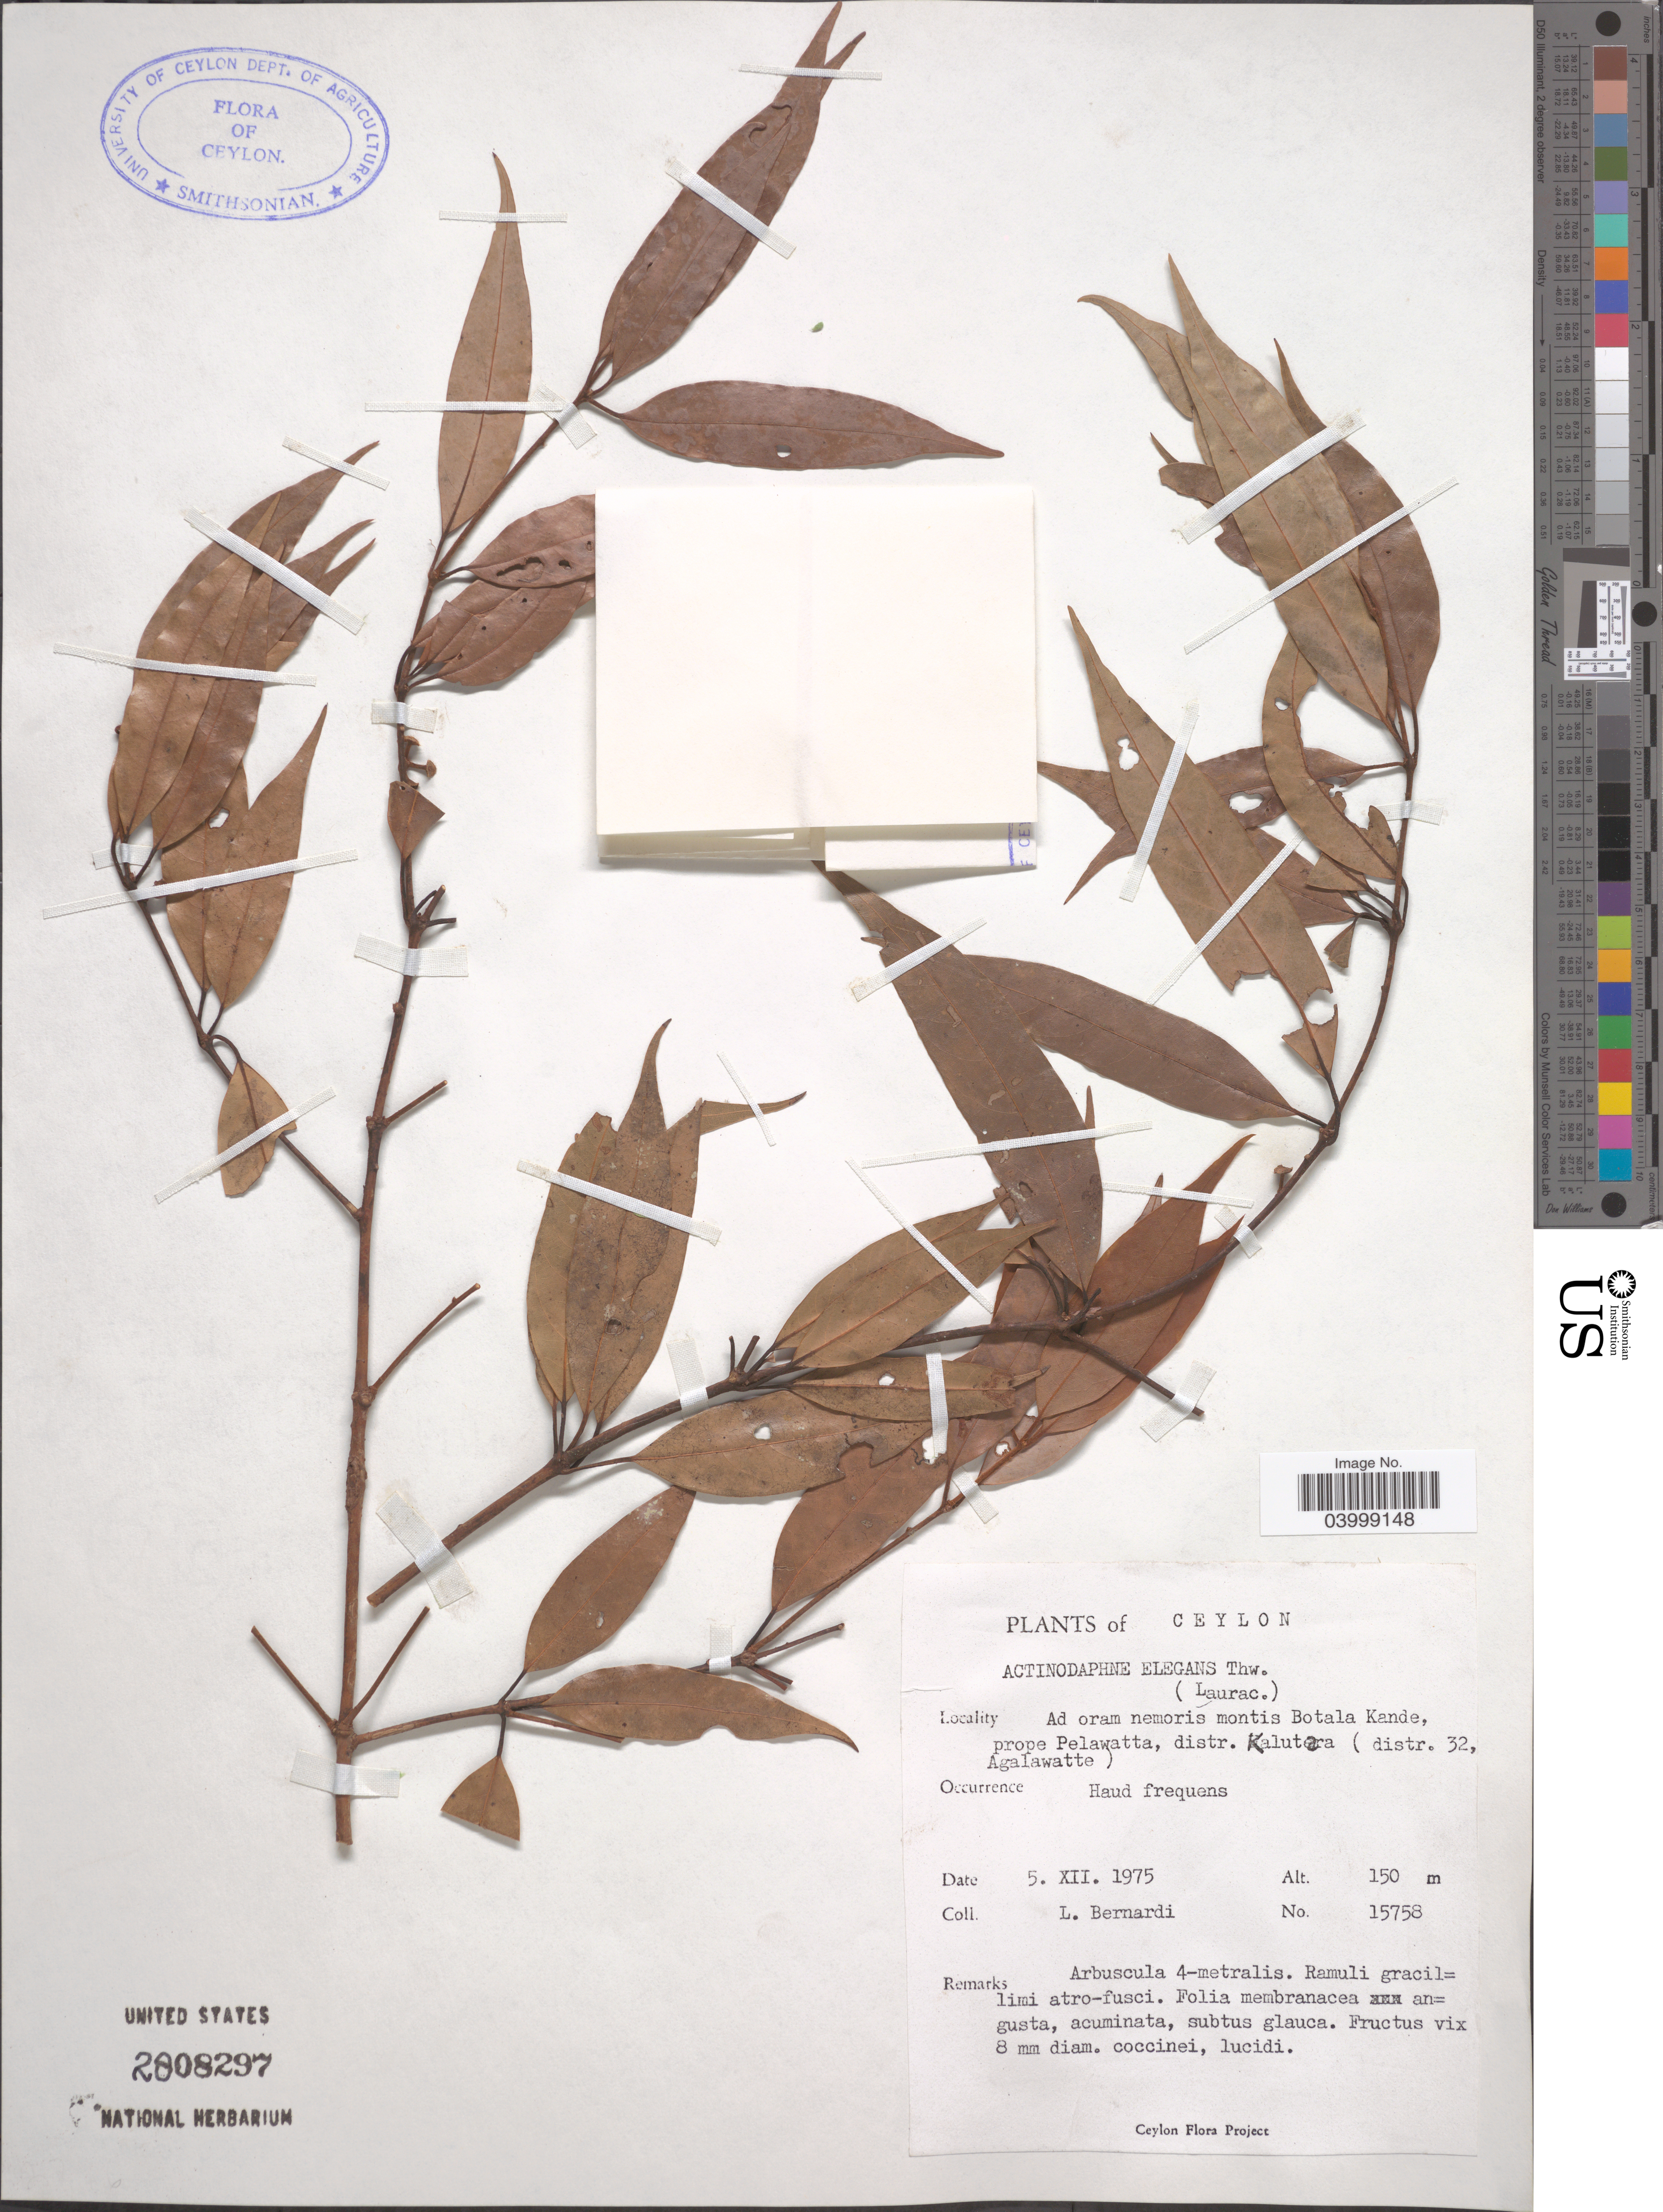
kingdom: Plantae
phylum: Tracheophyta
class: Magnoliopsida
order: Laurales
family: Lauraceae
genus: Actinodaphne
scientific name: Actinodaphne elegans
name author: Thwaites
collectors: L. Bernardi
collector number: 15758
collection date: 1975-12-05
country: Sri Lanka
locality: Ceylon. Ad oram nemoris montis Botala Kande, prope Pelawatta, distr. Kalutara (distr. 32, Agalawatte).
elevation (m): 150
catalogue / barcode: US 2808297